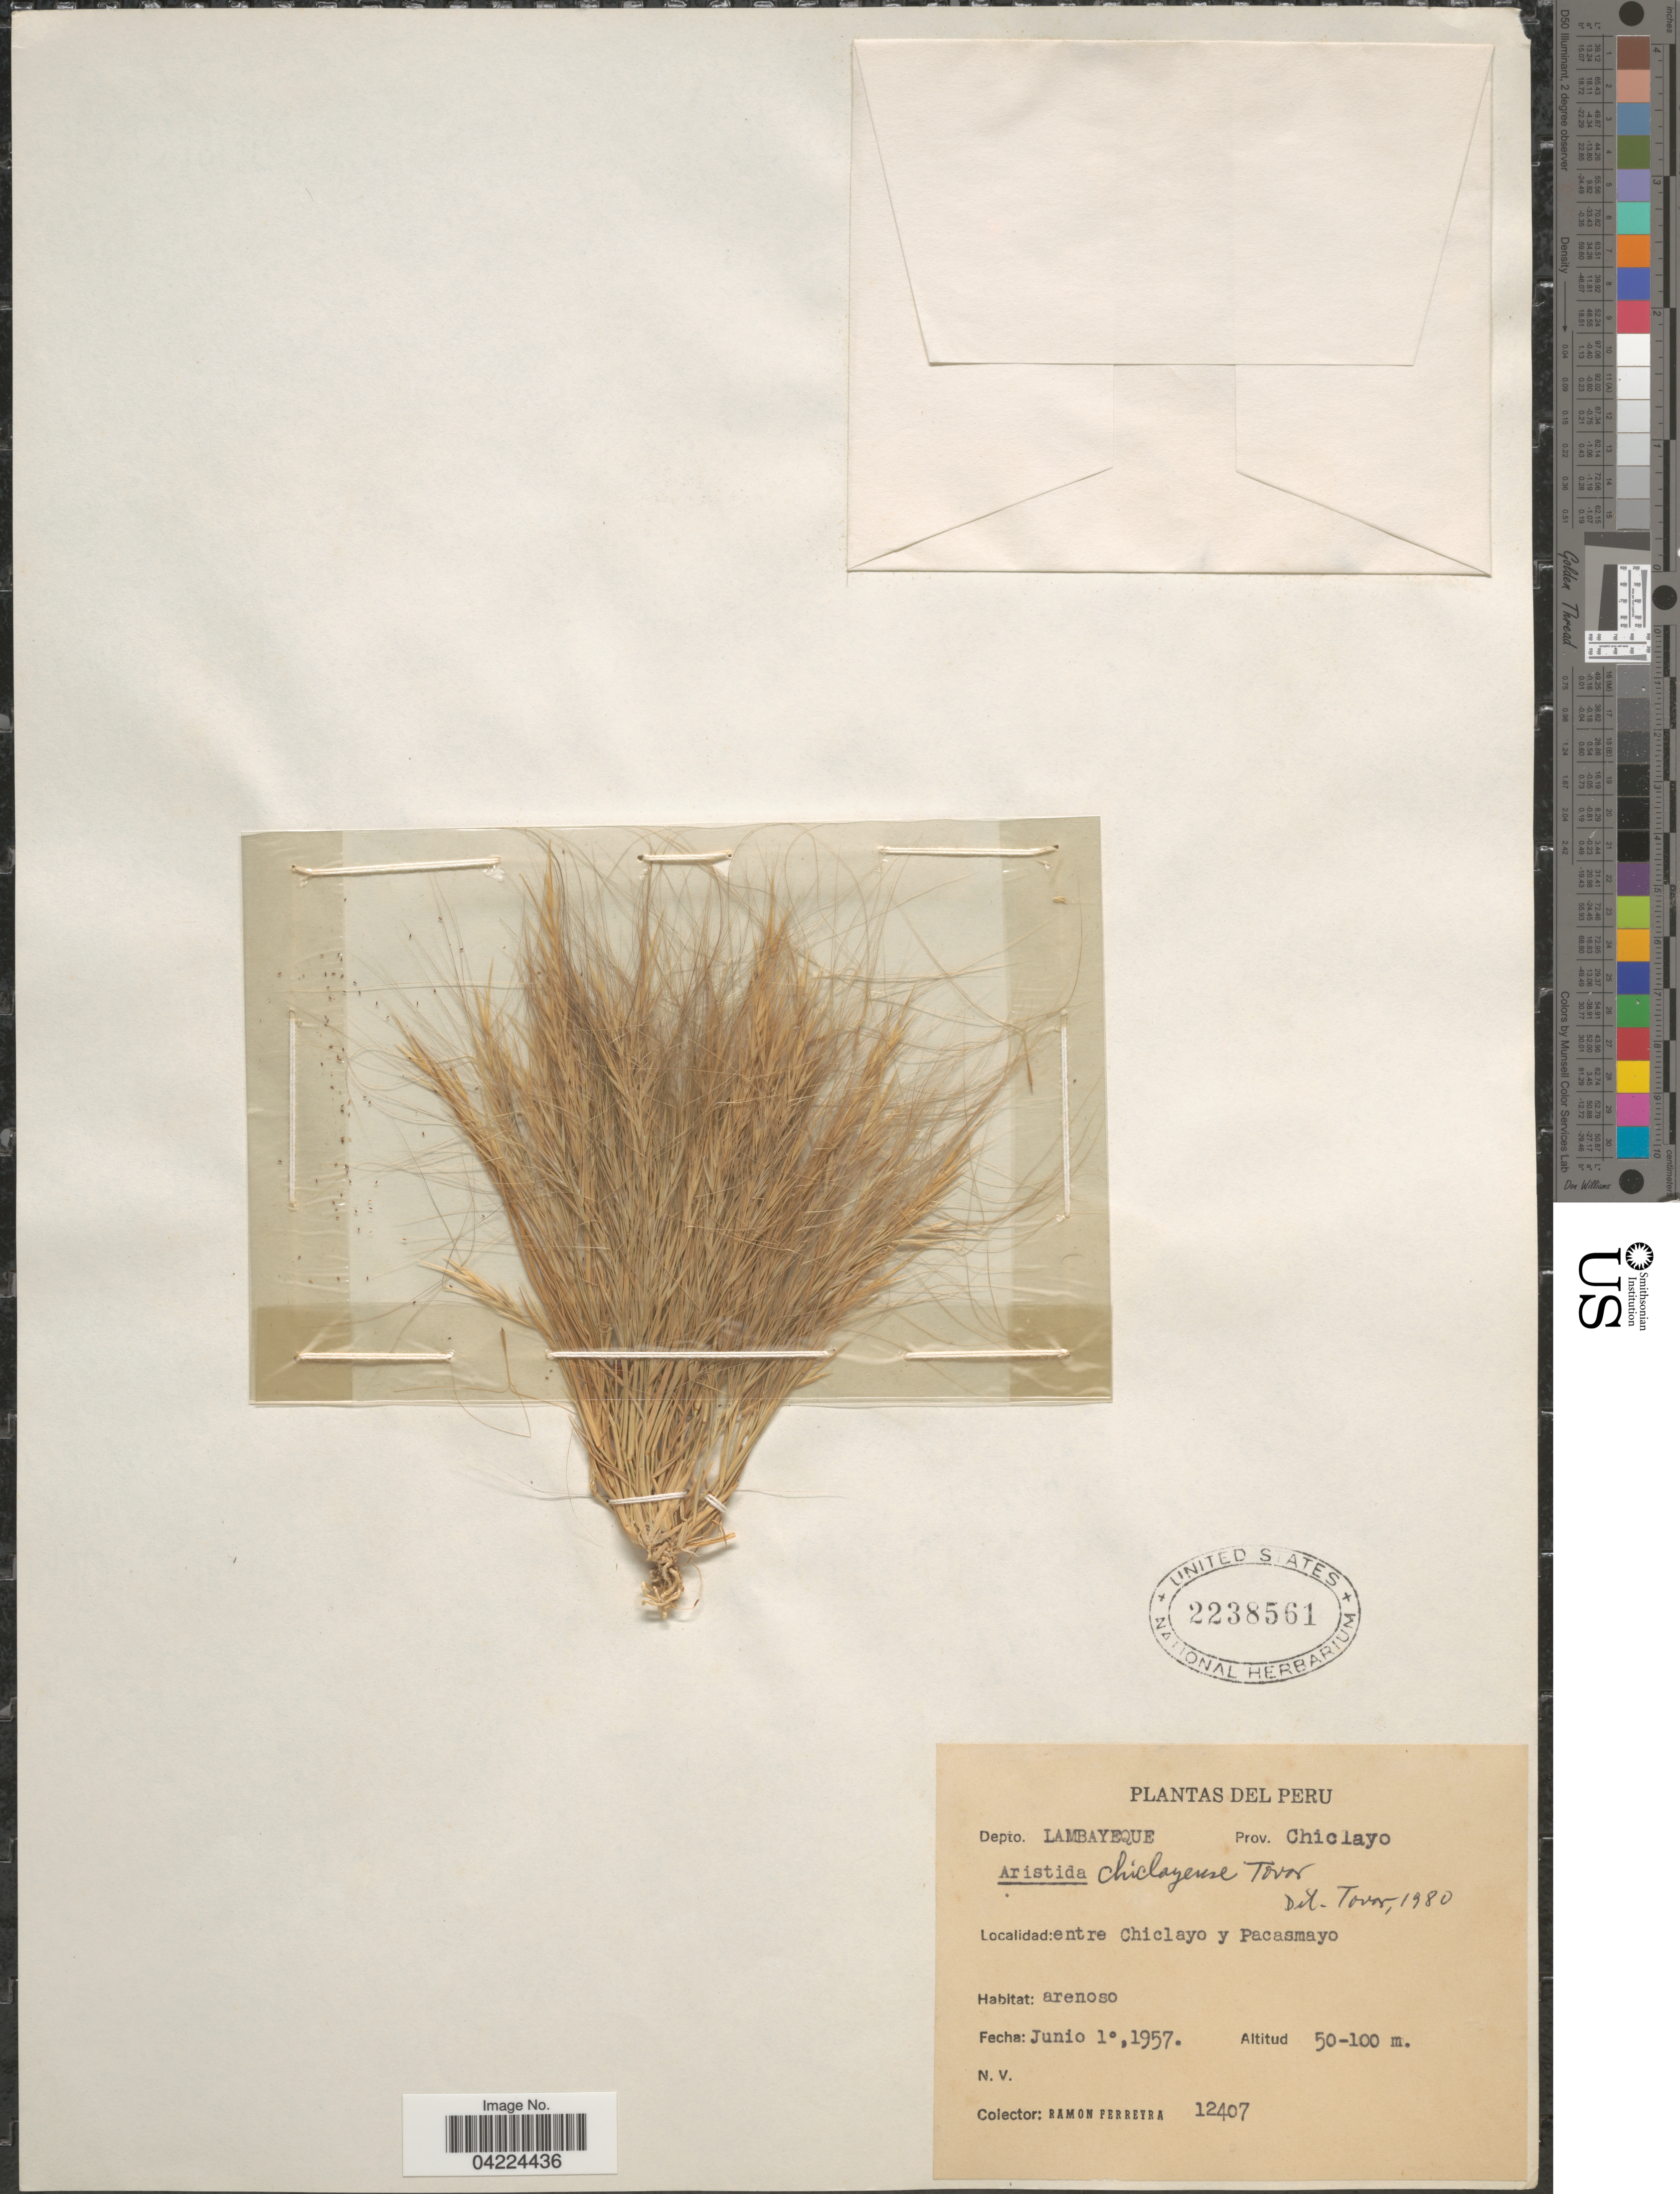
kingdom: Plantae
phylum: Tracheophyta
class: Liliopsida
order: Poales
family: Poaceae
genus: Aristida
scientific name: Aristida chiclayensis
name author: Tovar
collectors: R. A. Ferreyra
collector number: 12407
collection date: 1957-06-01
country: Peru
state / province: Lambayeque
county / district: Chiclayo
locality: Entre Chiclayo y Pacasmayo.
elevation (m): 50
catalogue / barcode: US 2238561